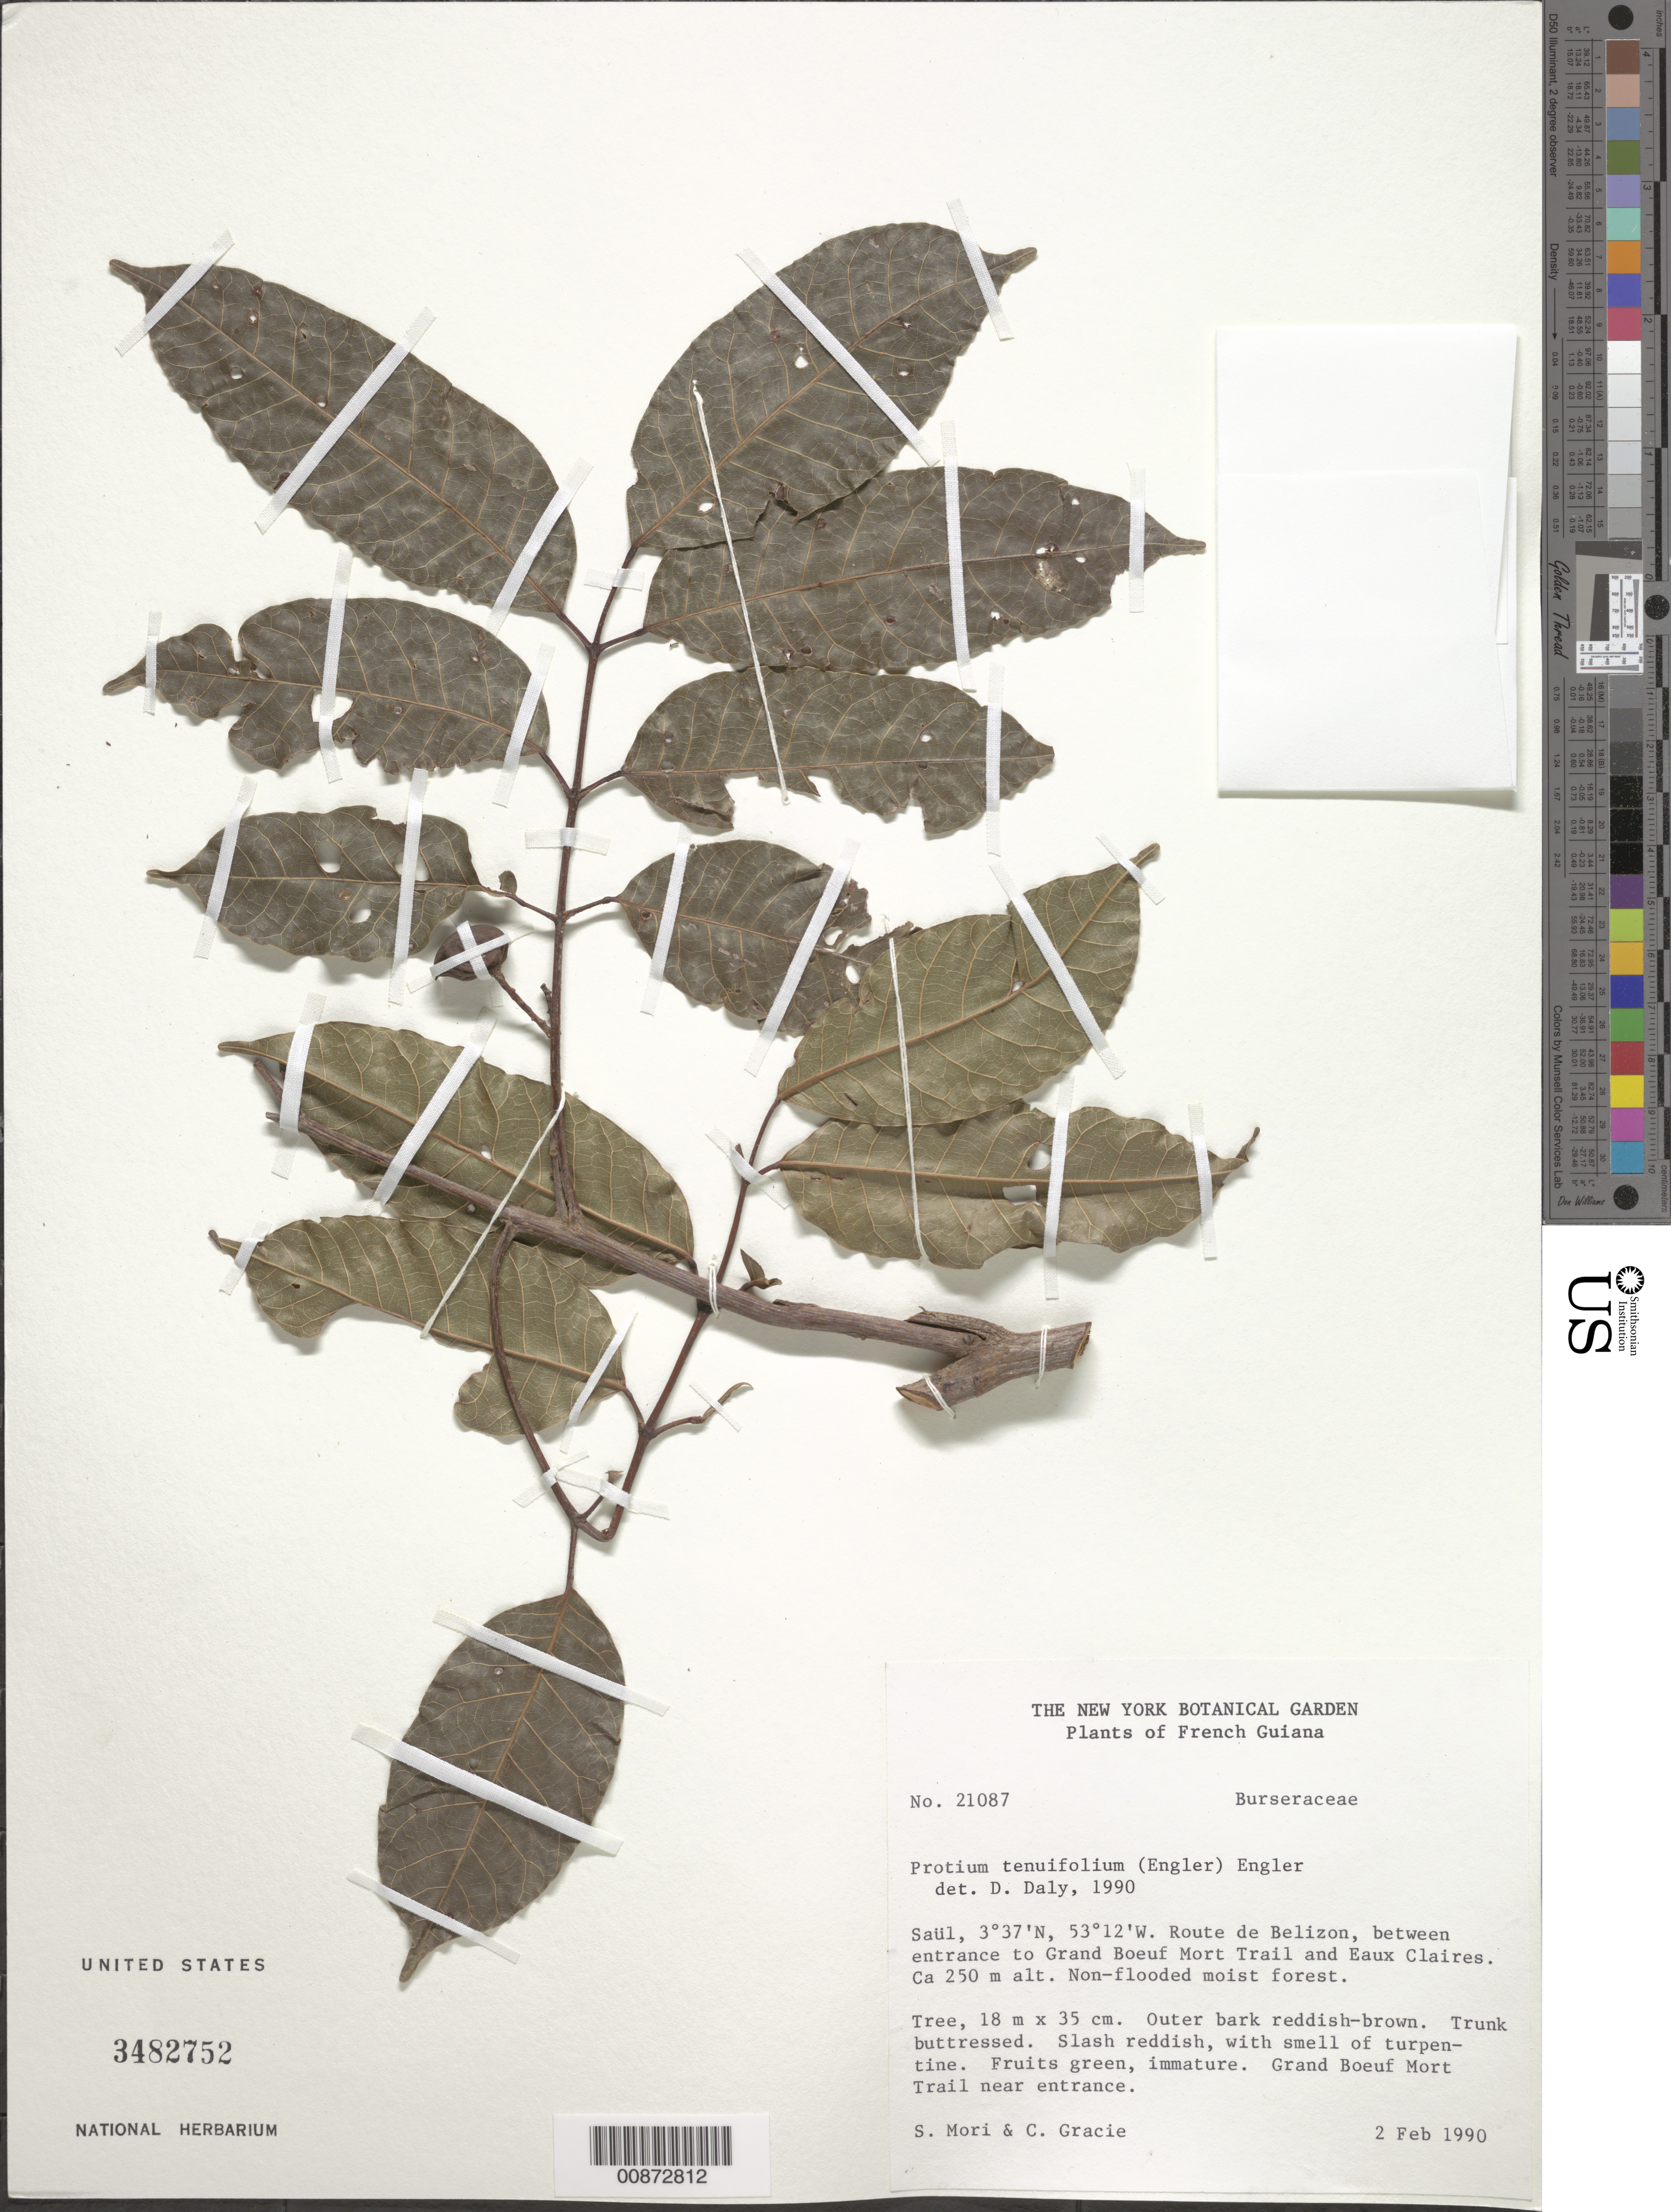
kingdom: Plantae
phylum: Tracheophyta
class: Magnoliopsida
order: Sapindales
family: Burseraceae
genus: Protium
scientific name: Protium tenuifolium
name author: (Engl.) Engl.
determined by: Daly, D. C.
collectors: S. Mori & C. A. Gracie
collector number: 21087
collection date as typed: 2-Feb-90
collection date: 1990-02-02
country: French Guiana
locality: Route de Bélizon, between entrance of Grand Boeuf Mort Trail and Eaux Claires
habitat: Non-flooded moist forest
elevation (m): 250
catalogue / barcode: US 3482752